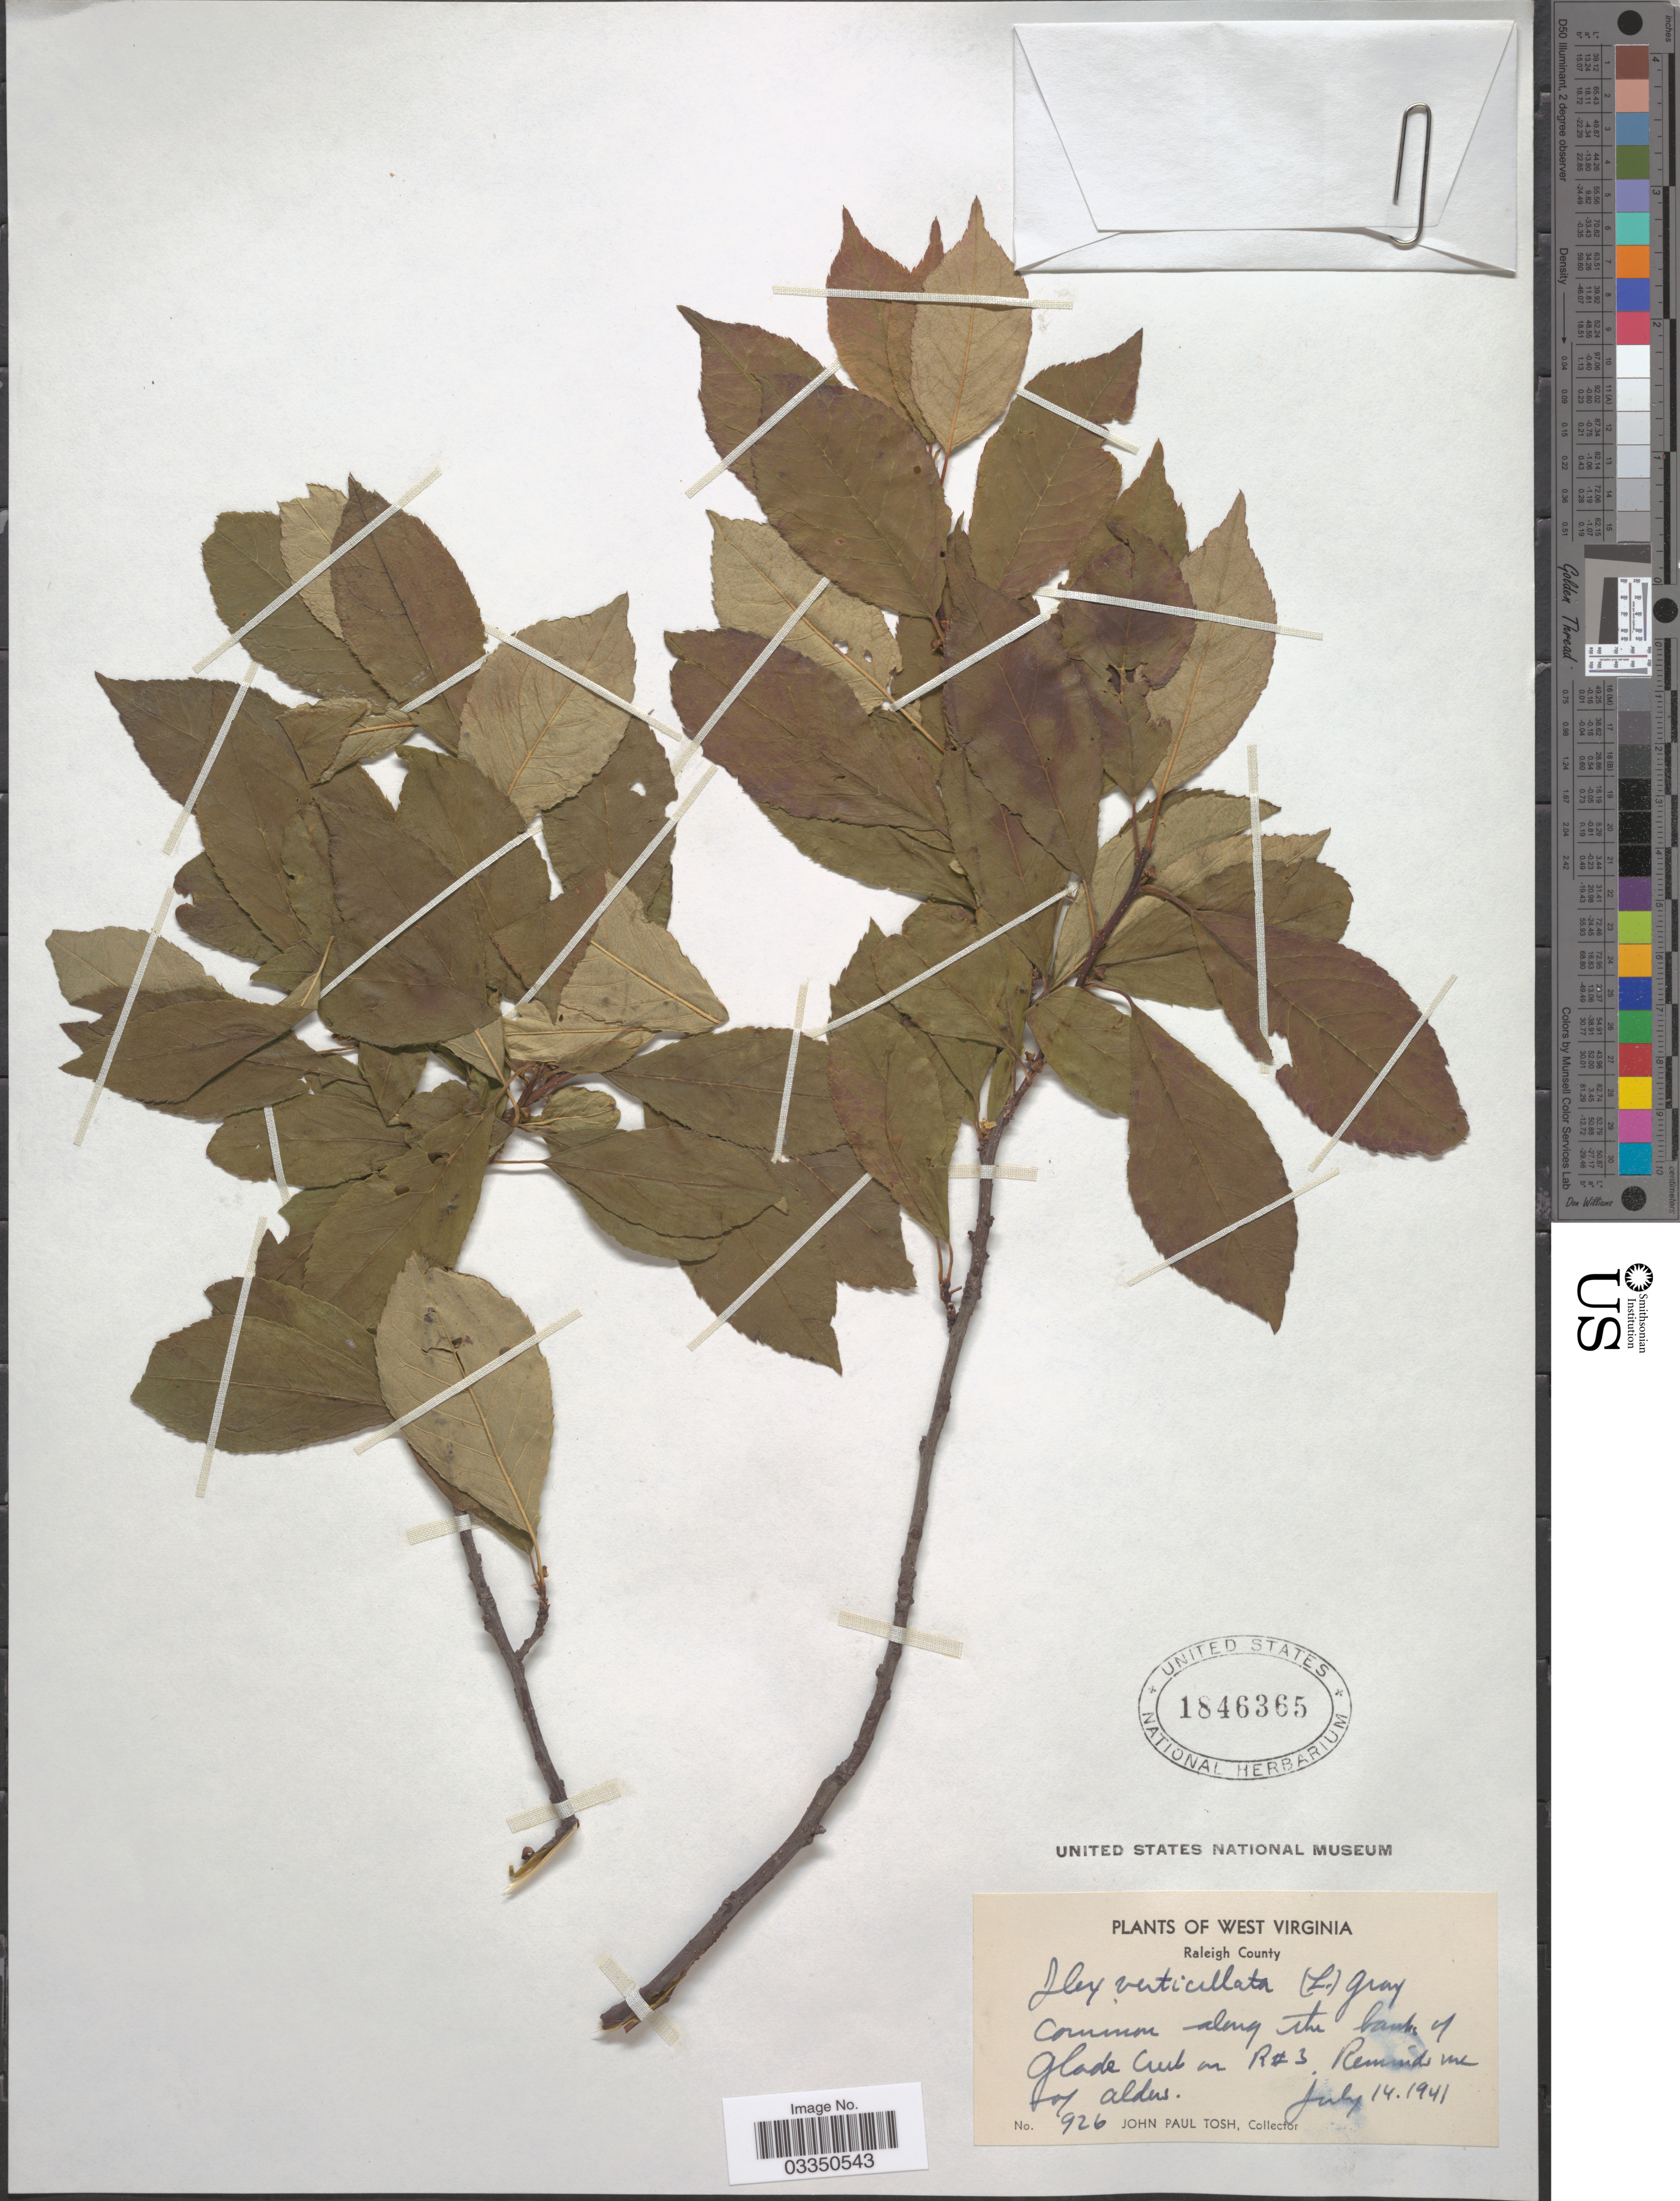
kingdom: Plantae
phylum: Tracheophyta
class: Magnoliopsida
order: Aquifoliales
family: Aquifoliaceae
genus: Ilex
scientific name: Ilex verticillata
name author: (L.) A. Gray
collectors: J. Tosh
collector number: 926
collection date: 1941-07-14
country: United States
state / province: West Virginia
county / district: Raleigh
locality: Raleigh County. Common along the banks of Glade Creek on R#3.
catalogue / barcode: US 1846365